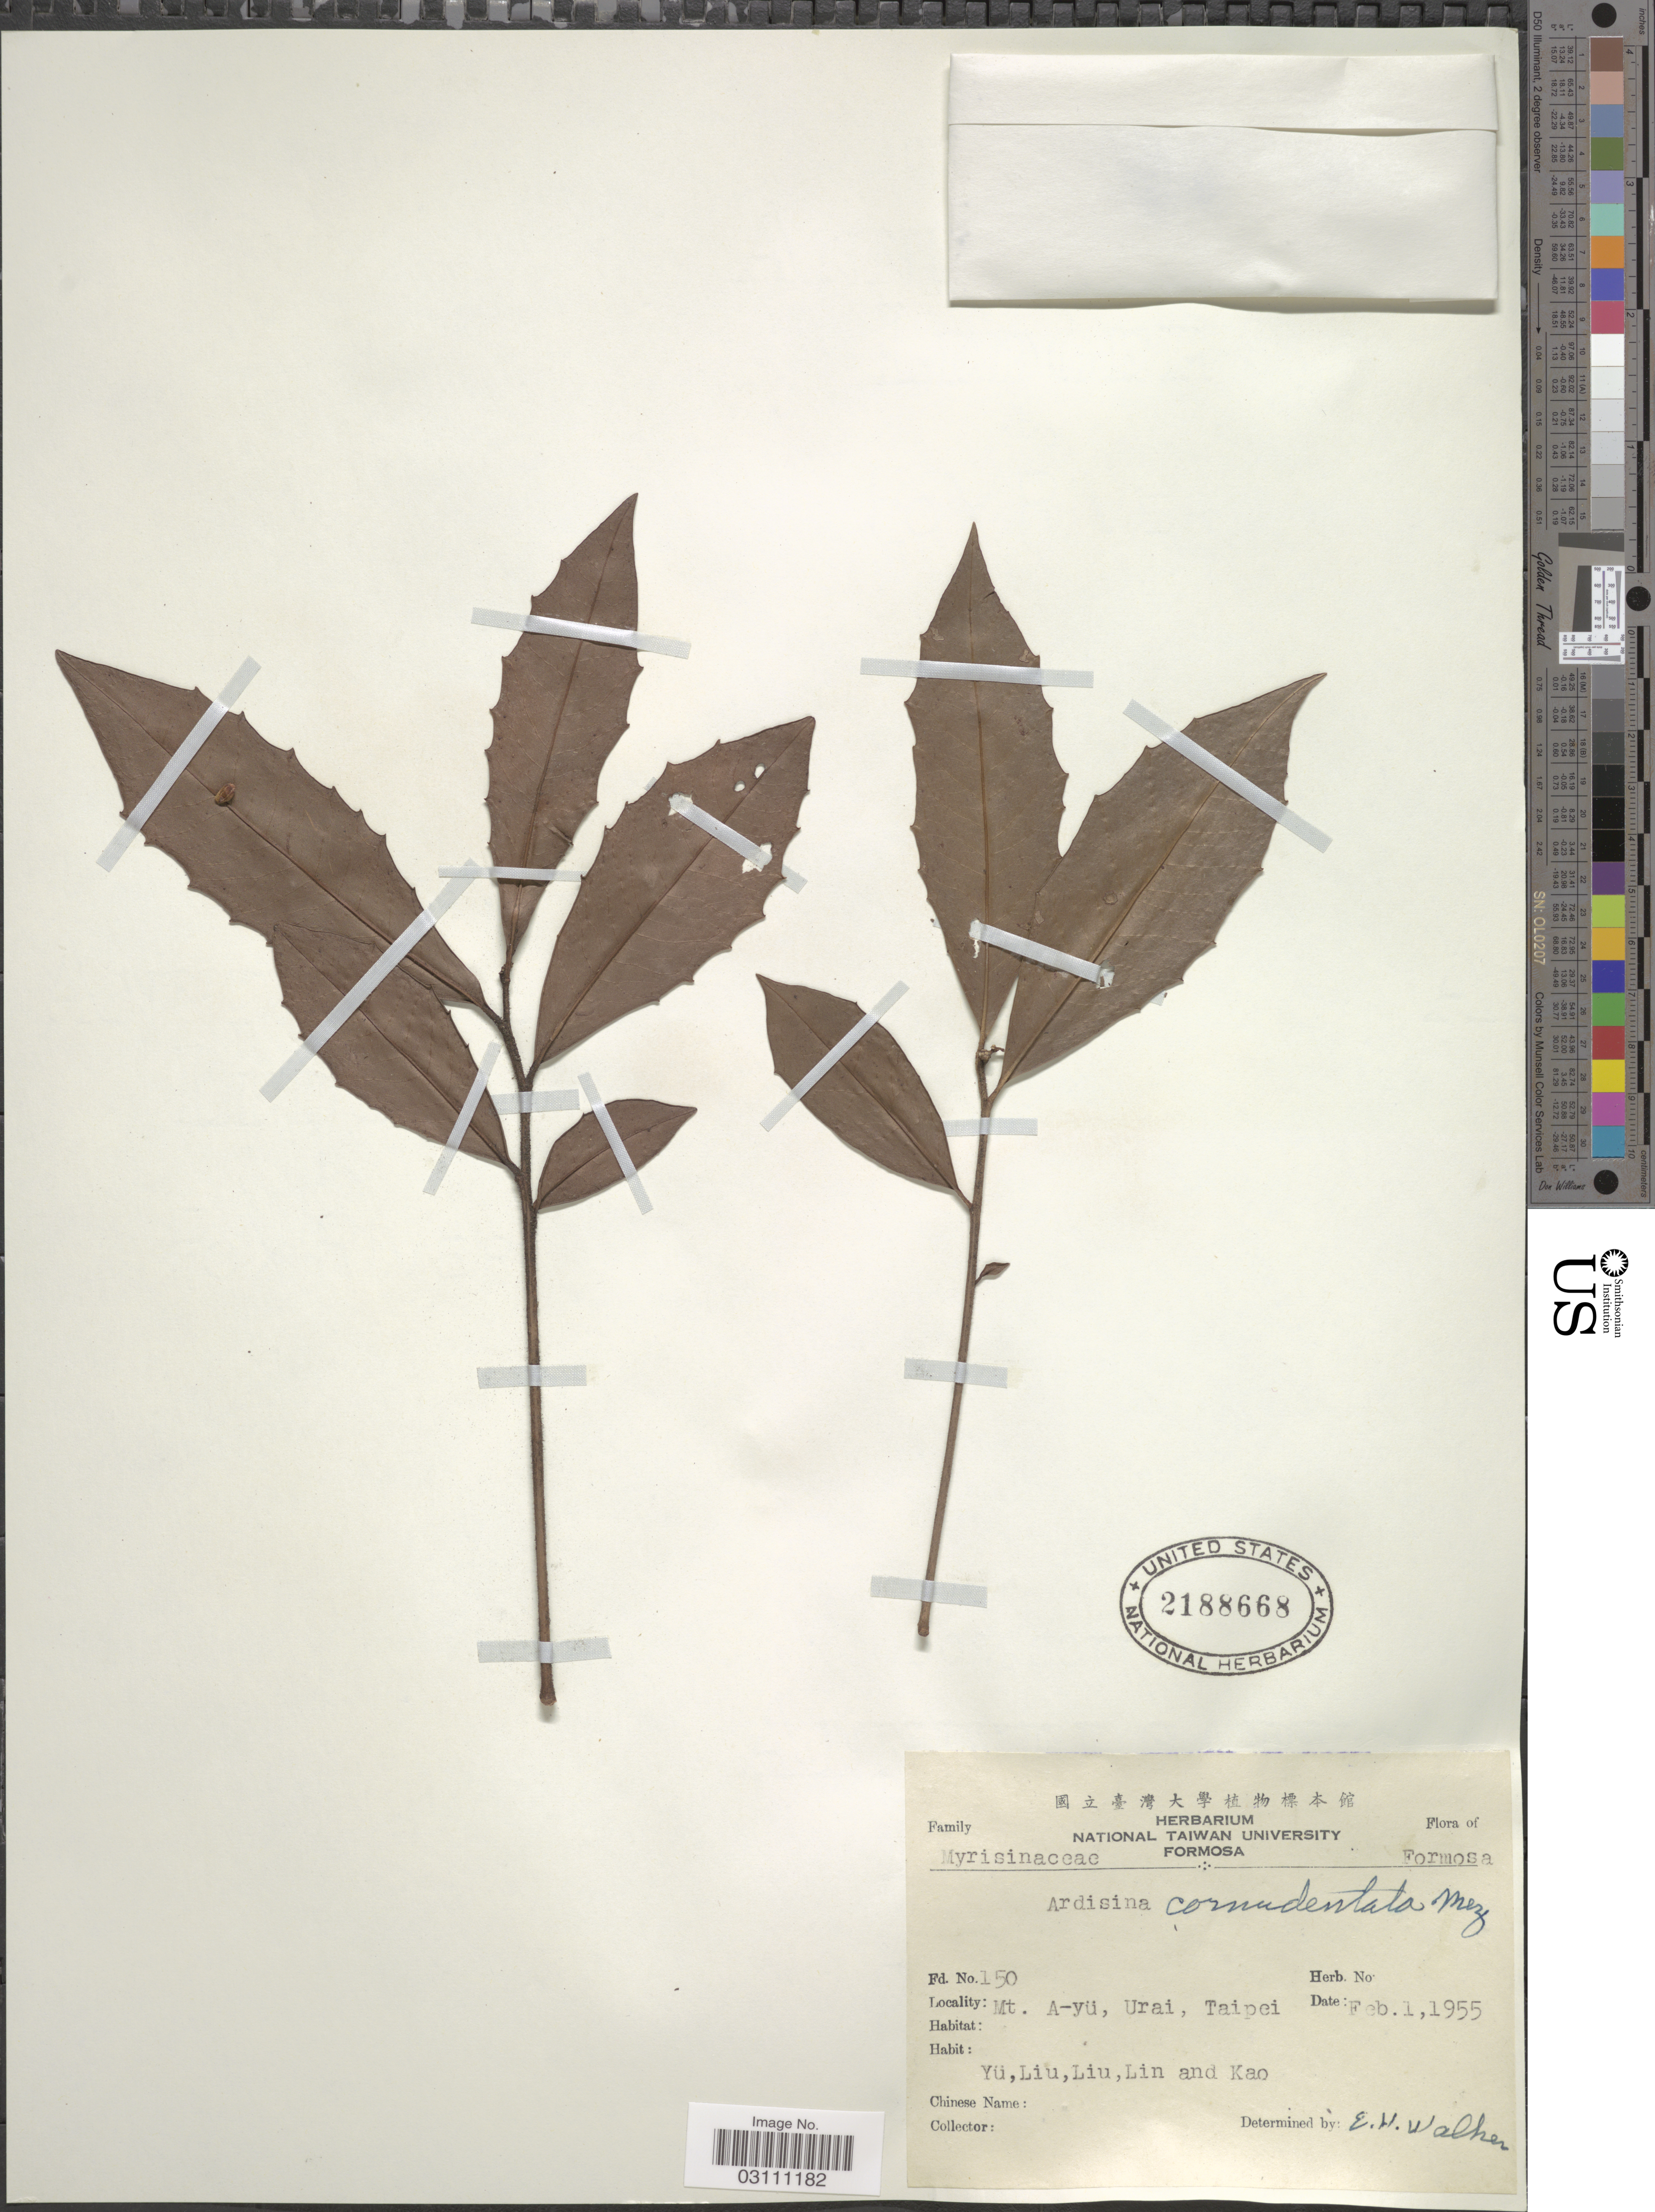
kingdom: Plantae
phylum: Tracheophyta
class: Magnoliopsida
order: Ericales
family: Primulaceae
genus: Ardisia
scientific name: Ardisia cornudentata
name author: Mez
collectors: Yu, Liu, Liu, Lin & -. Kao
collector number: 150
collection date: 1955-02-01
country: Taiwan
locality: Formosa. Mt. A-yü, Urai, Taipei.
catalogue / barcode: US 2188668